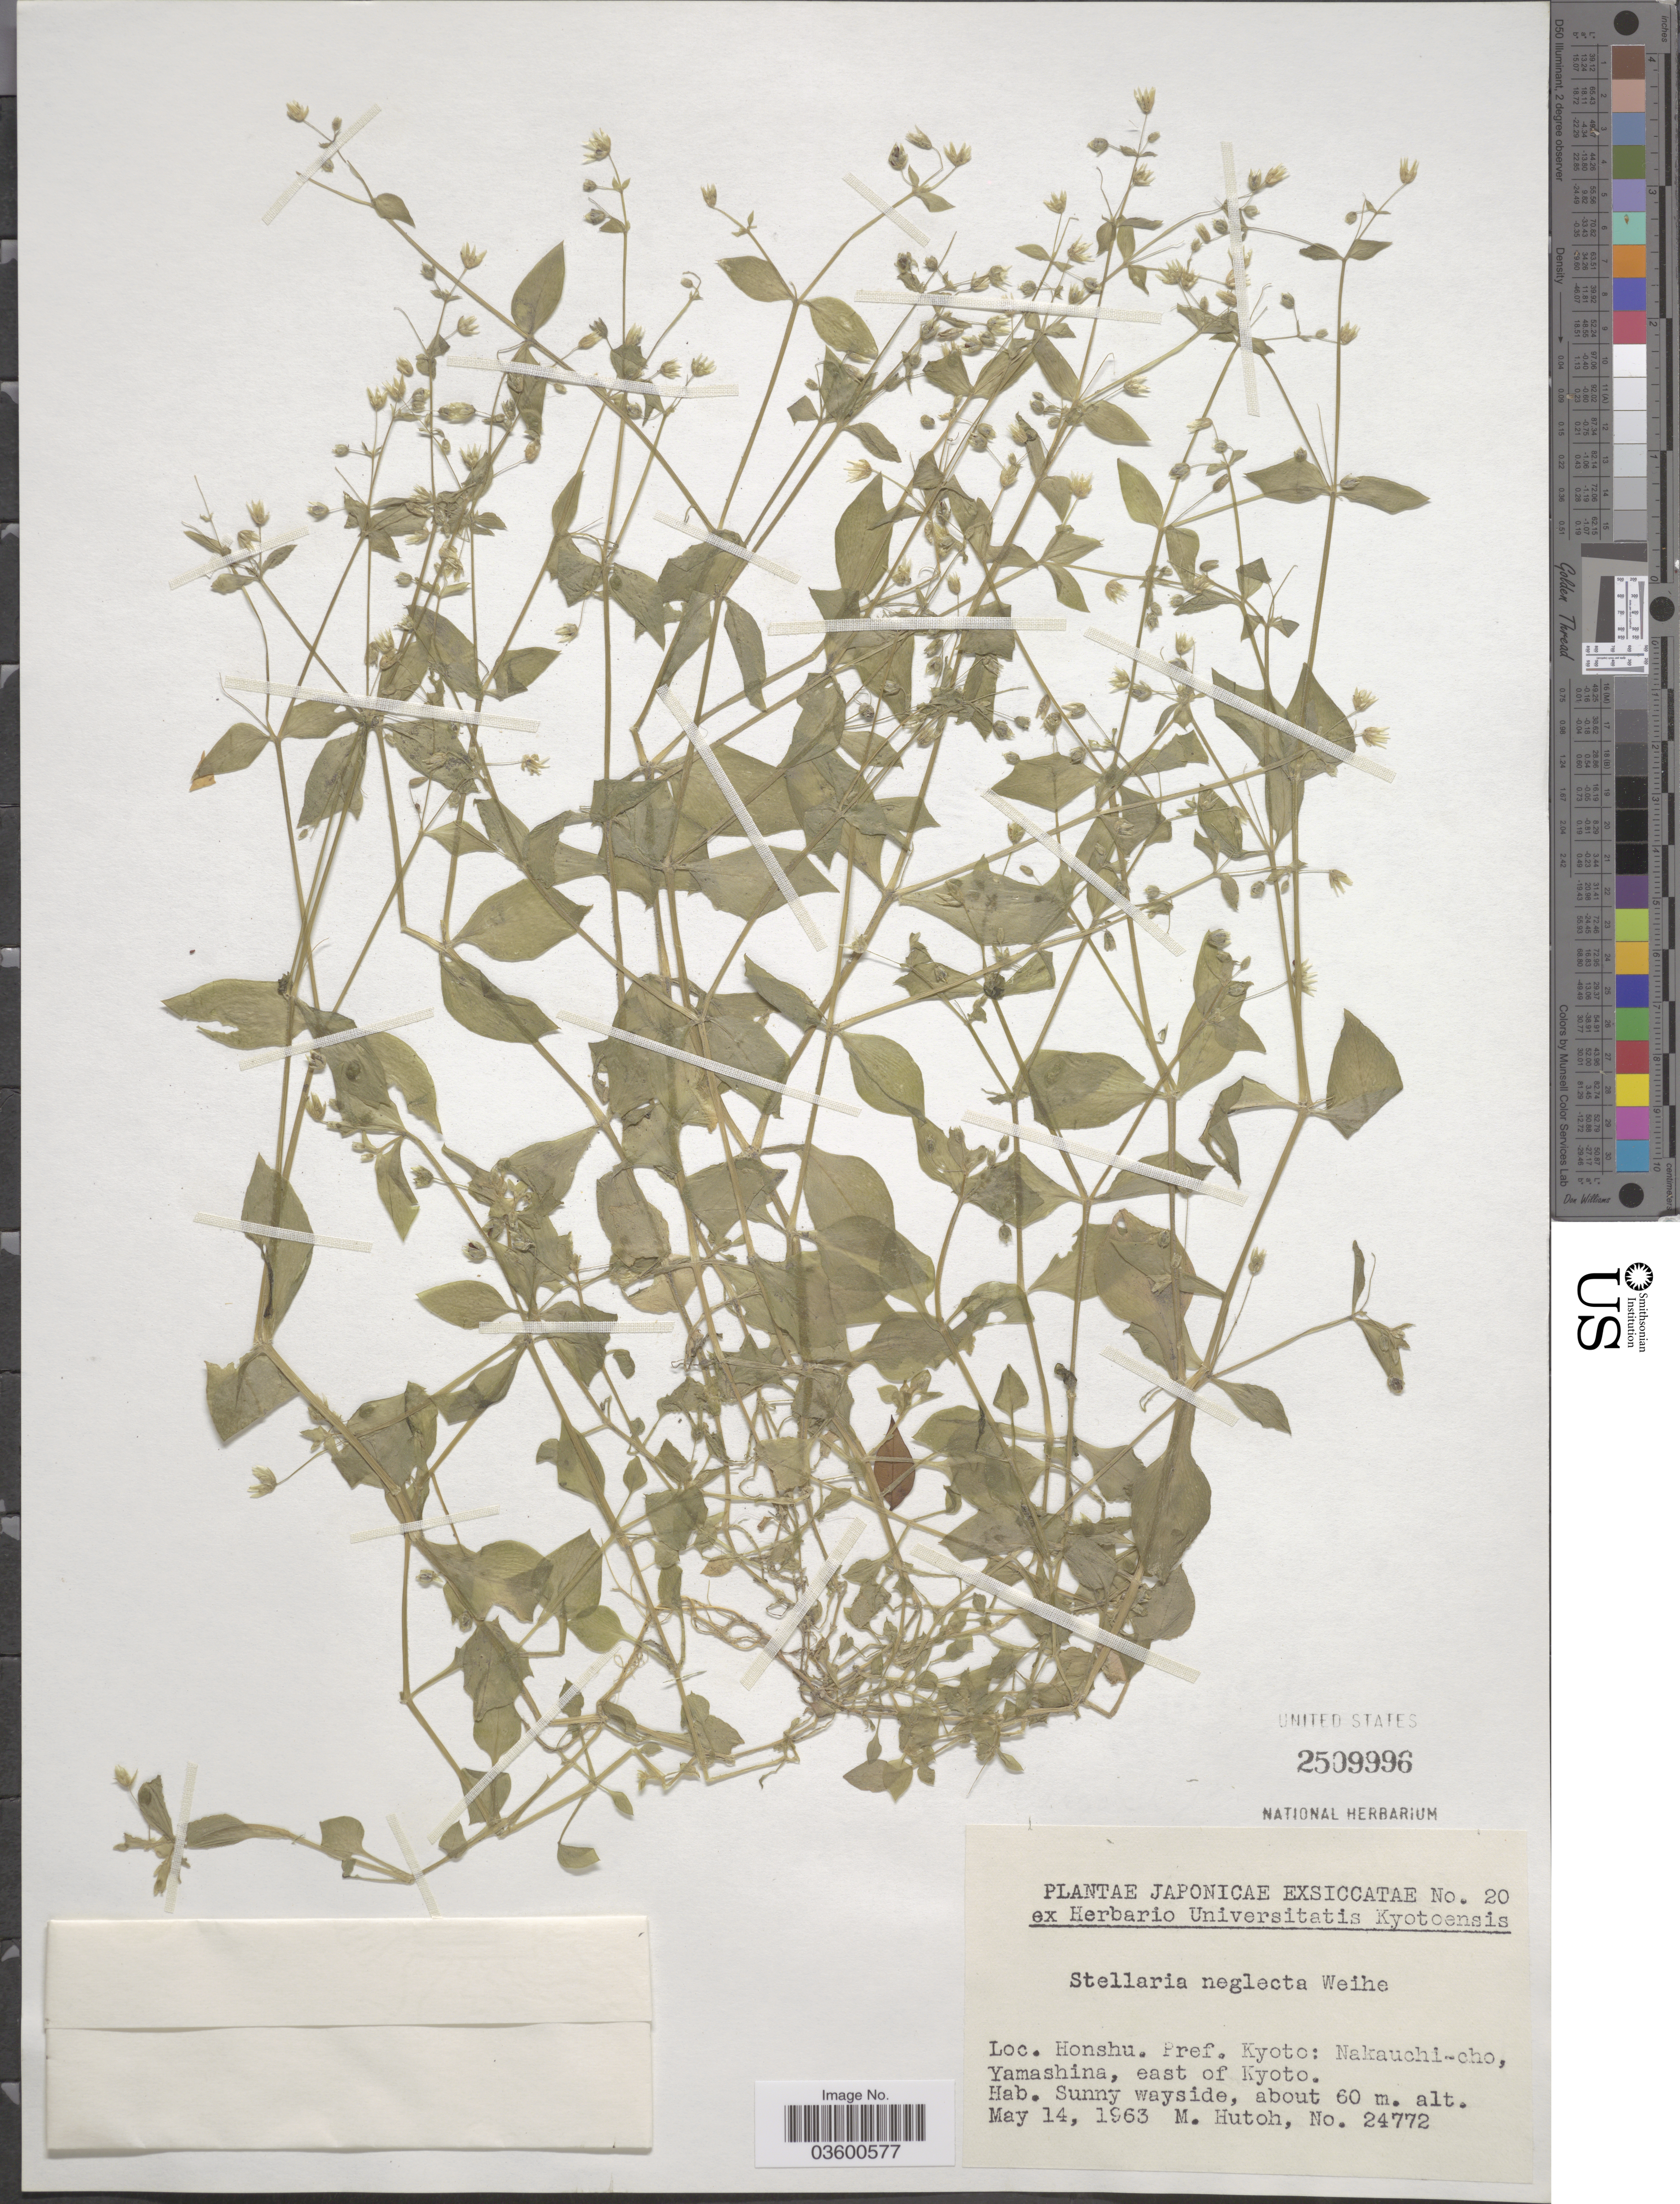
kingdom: Plantae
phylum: Tracheophyta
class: Magnoliopsida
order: Caryophyllales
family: Caryophyllaceae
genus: Stellaria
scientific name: Stellaria neglecta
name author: Weihe ex Williams & Fingerh.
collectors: M. Hutoh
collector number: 24772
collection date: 1963-05-14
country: Japan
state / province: Kyoto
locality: Honshu. Pref. Kyoto: Nakauchi-cho, Yamashina, east of Kyoto.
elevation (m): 60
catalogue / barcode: US 2509996